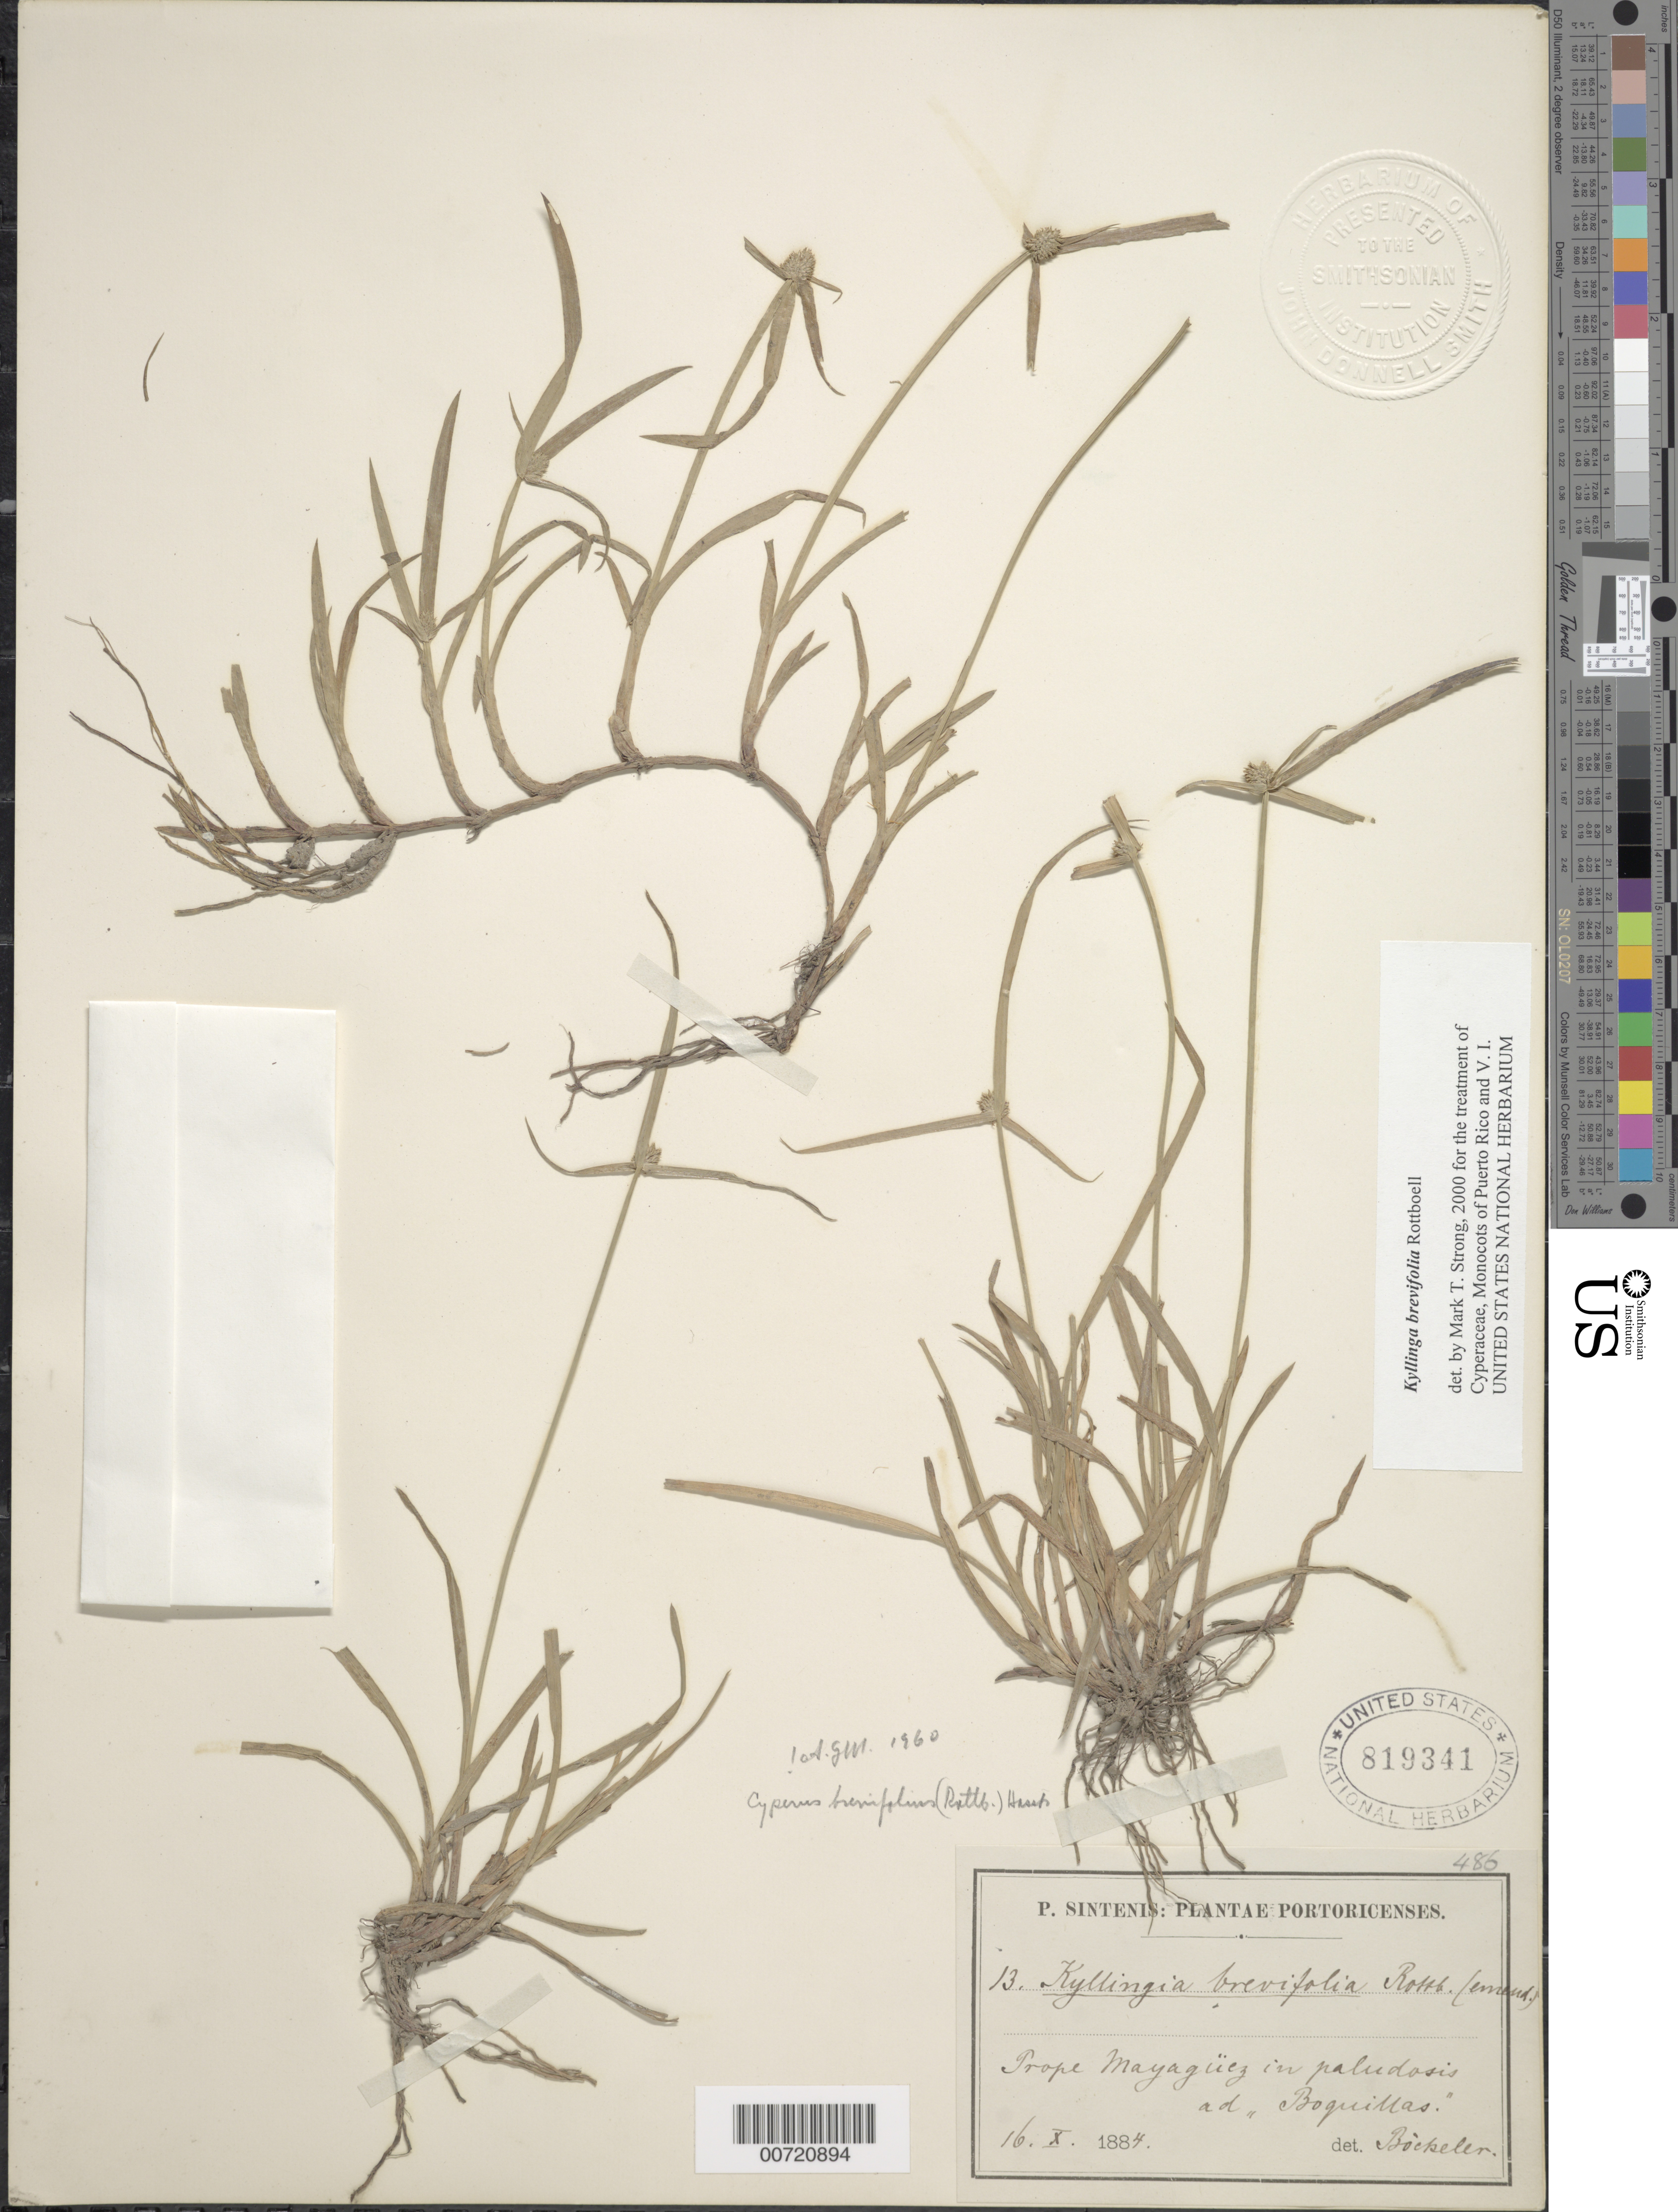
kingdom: Plantae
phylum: Tracheophyta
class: Liliopsida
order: Poales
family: Cyperaceae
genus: Cyperus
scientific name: Cyperus brevifolius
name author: (Rottb.) Hassk.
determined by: Strong, M. T., (US), Smithsonian Institution - National Museum of Natural History (UNITED STATES)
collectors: P. Sintenis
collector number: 13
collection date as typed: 16 Oct 1884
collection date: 1884-10-16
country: Puerto Rico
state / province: Mayagüez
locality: Prope Mayagüez.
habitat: In paludosis ad Boquillas.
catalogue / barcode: US 819341